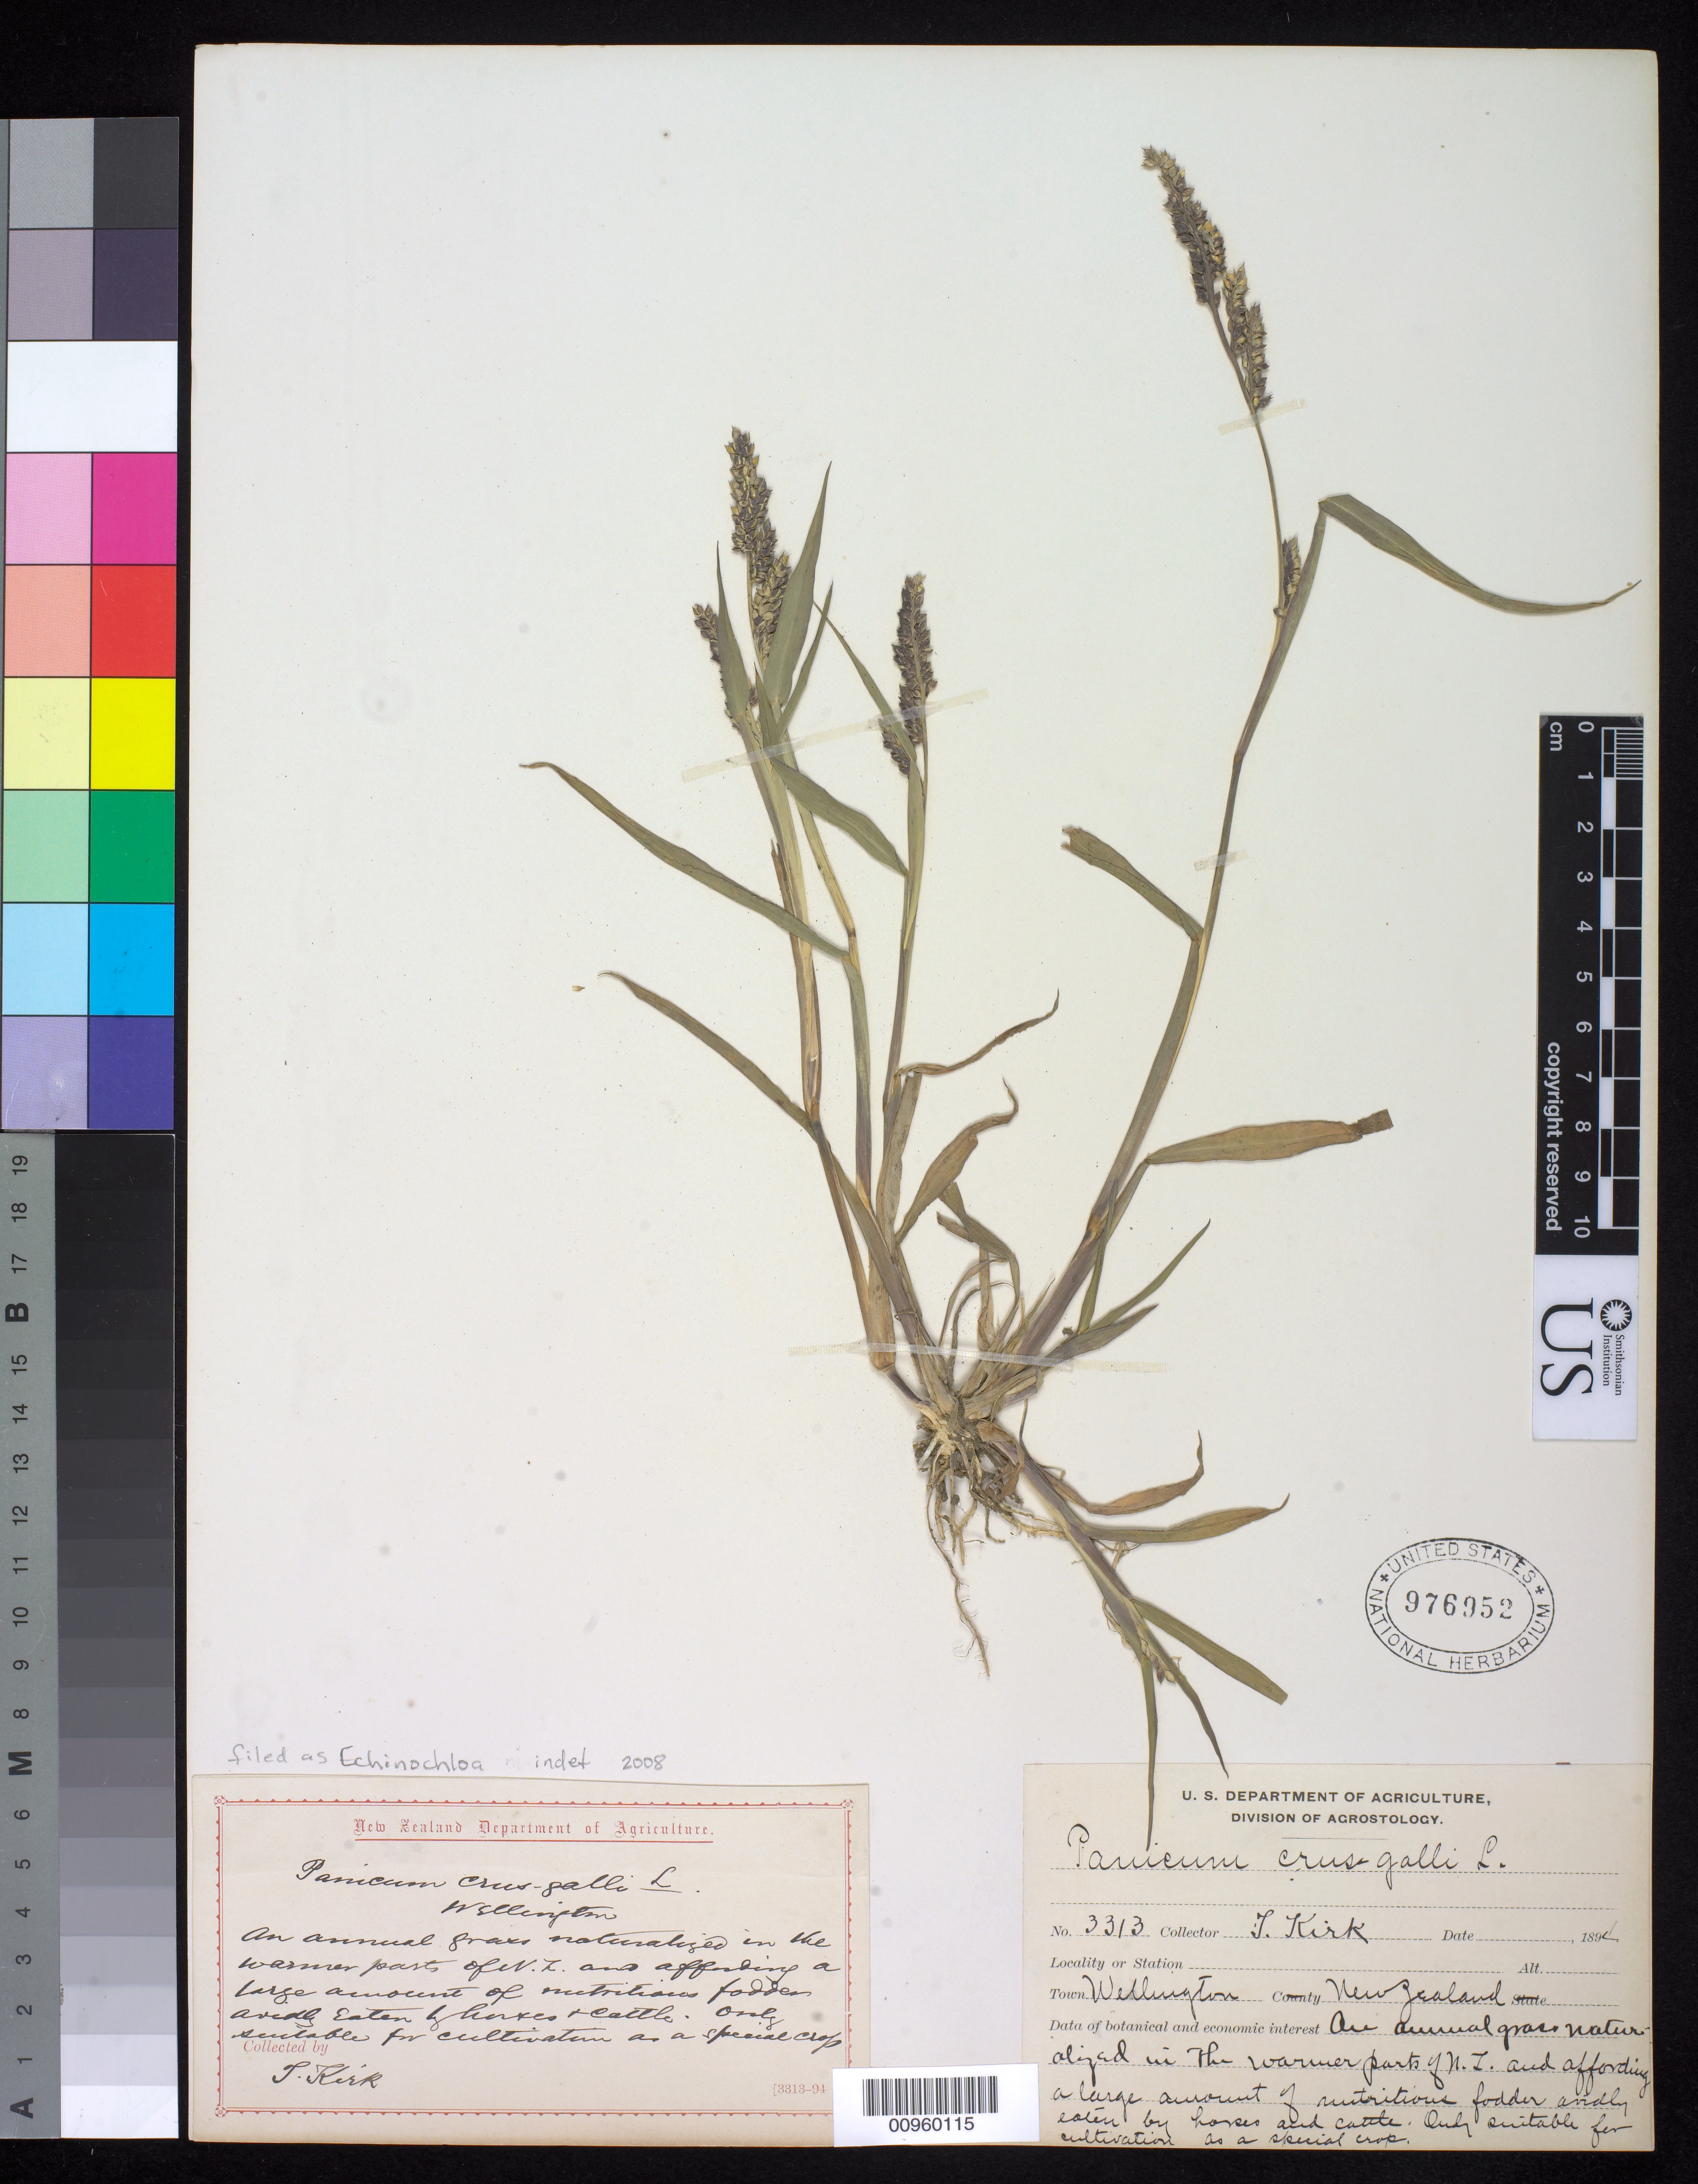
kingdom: Plantae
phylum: Tracheophyta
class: Liliopsida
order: Poales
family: Poaceae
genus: Echinochloa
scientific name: Echinochloa sp.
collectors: T. Kirk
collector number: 3313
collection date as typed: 1890 or 1899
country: New Zealand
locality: Wellington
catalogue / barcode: US 976952